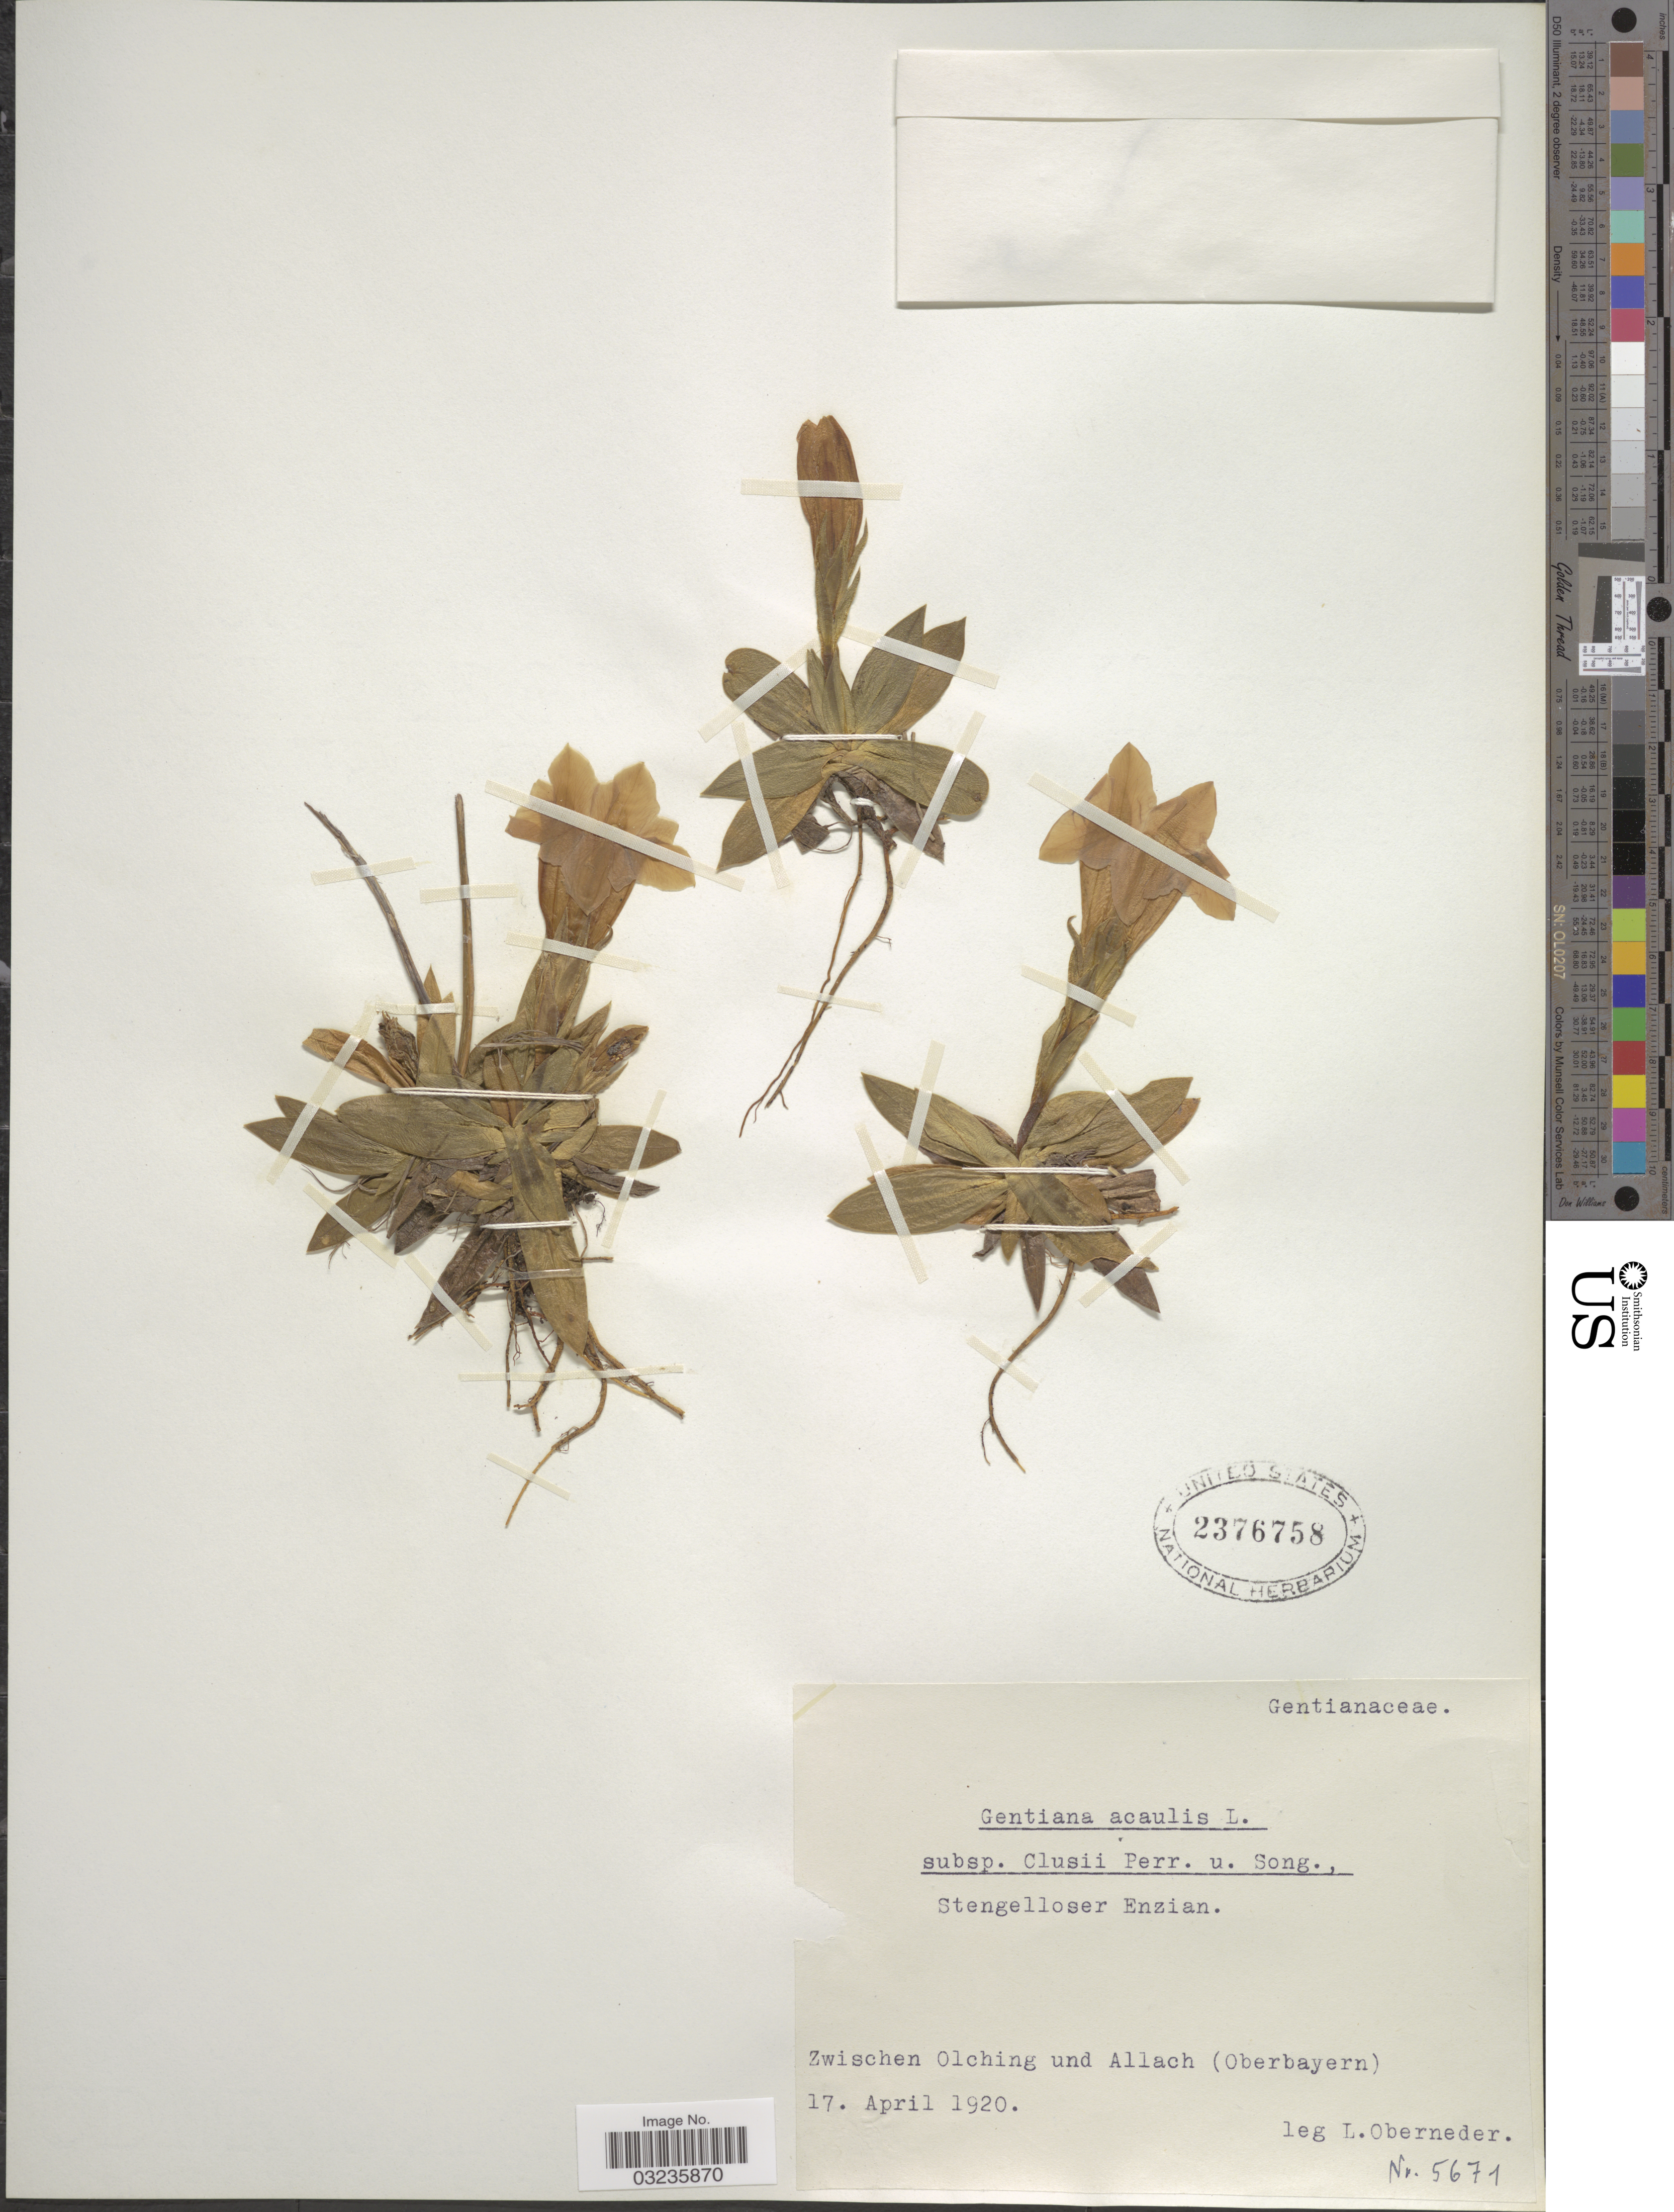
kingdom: Plantae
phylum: Tracheophyta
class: Magnoliopsida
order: Gentianales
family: Gentianaceae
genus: Gentiana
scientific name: Gentiana acaulis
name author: L.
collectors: L. Oberneder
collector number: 5671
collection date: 1920-04-17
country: Germany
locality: Zwischen Olching und Allach (Oberbayern).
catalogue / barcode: US 2376758